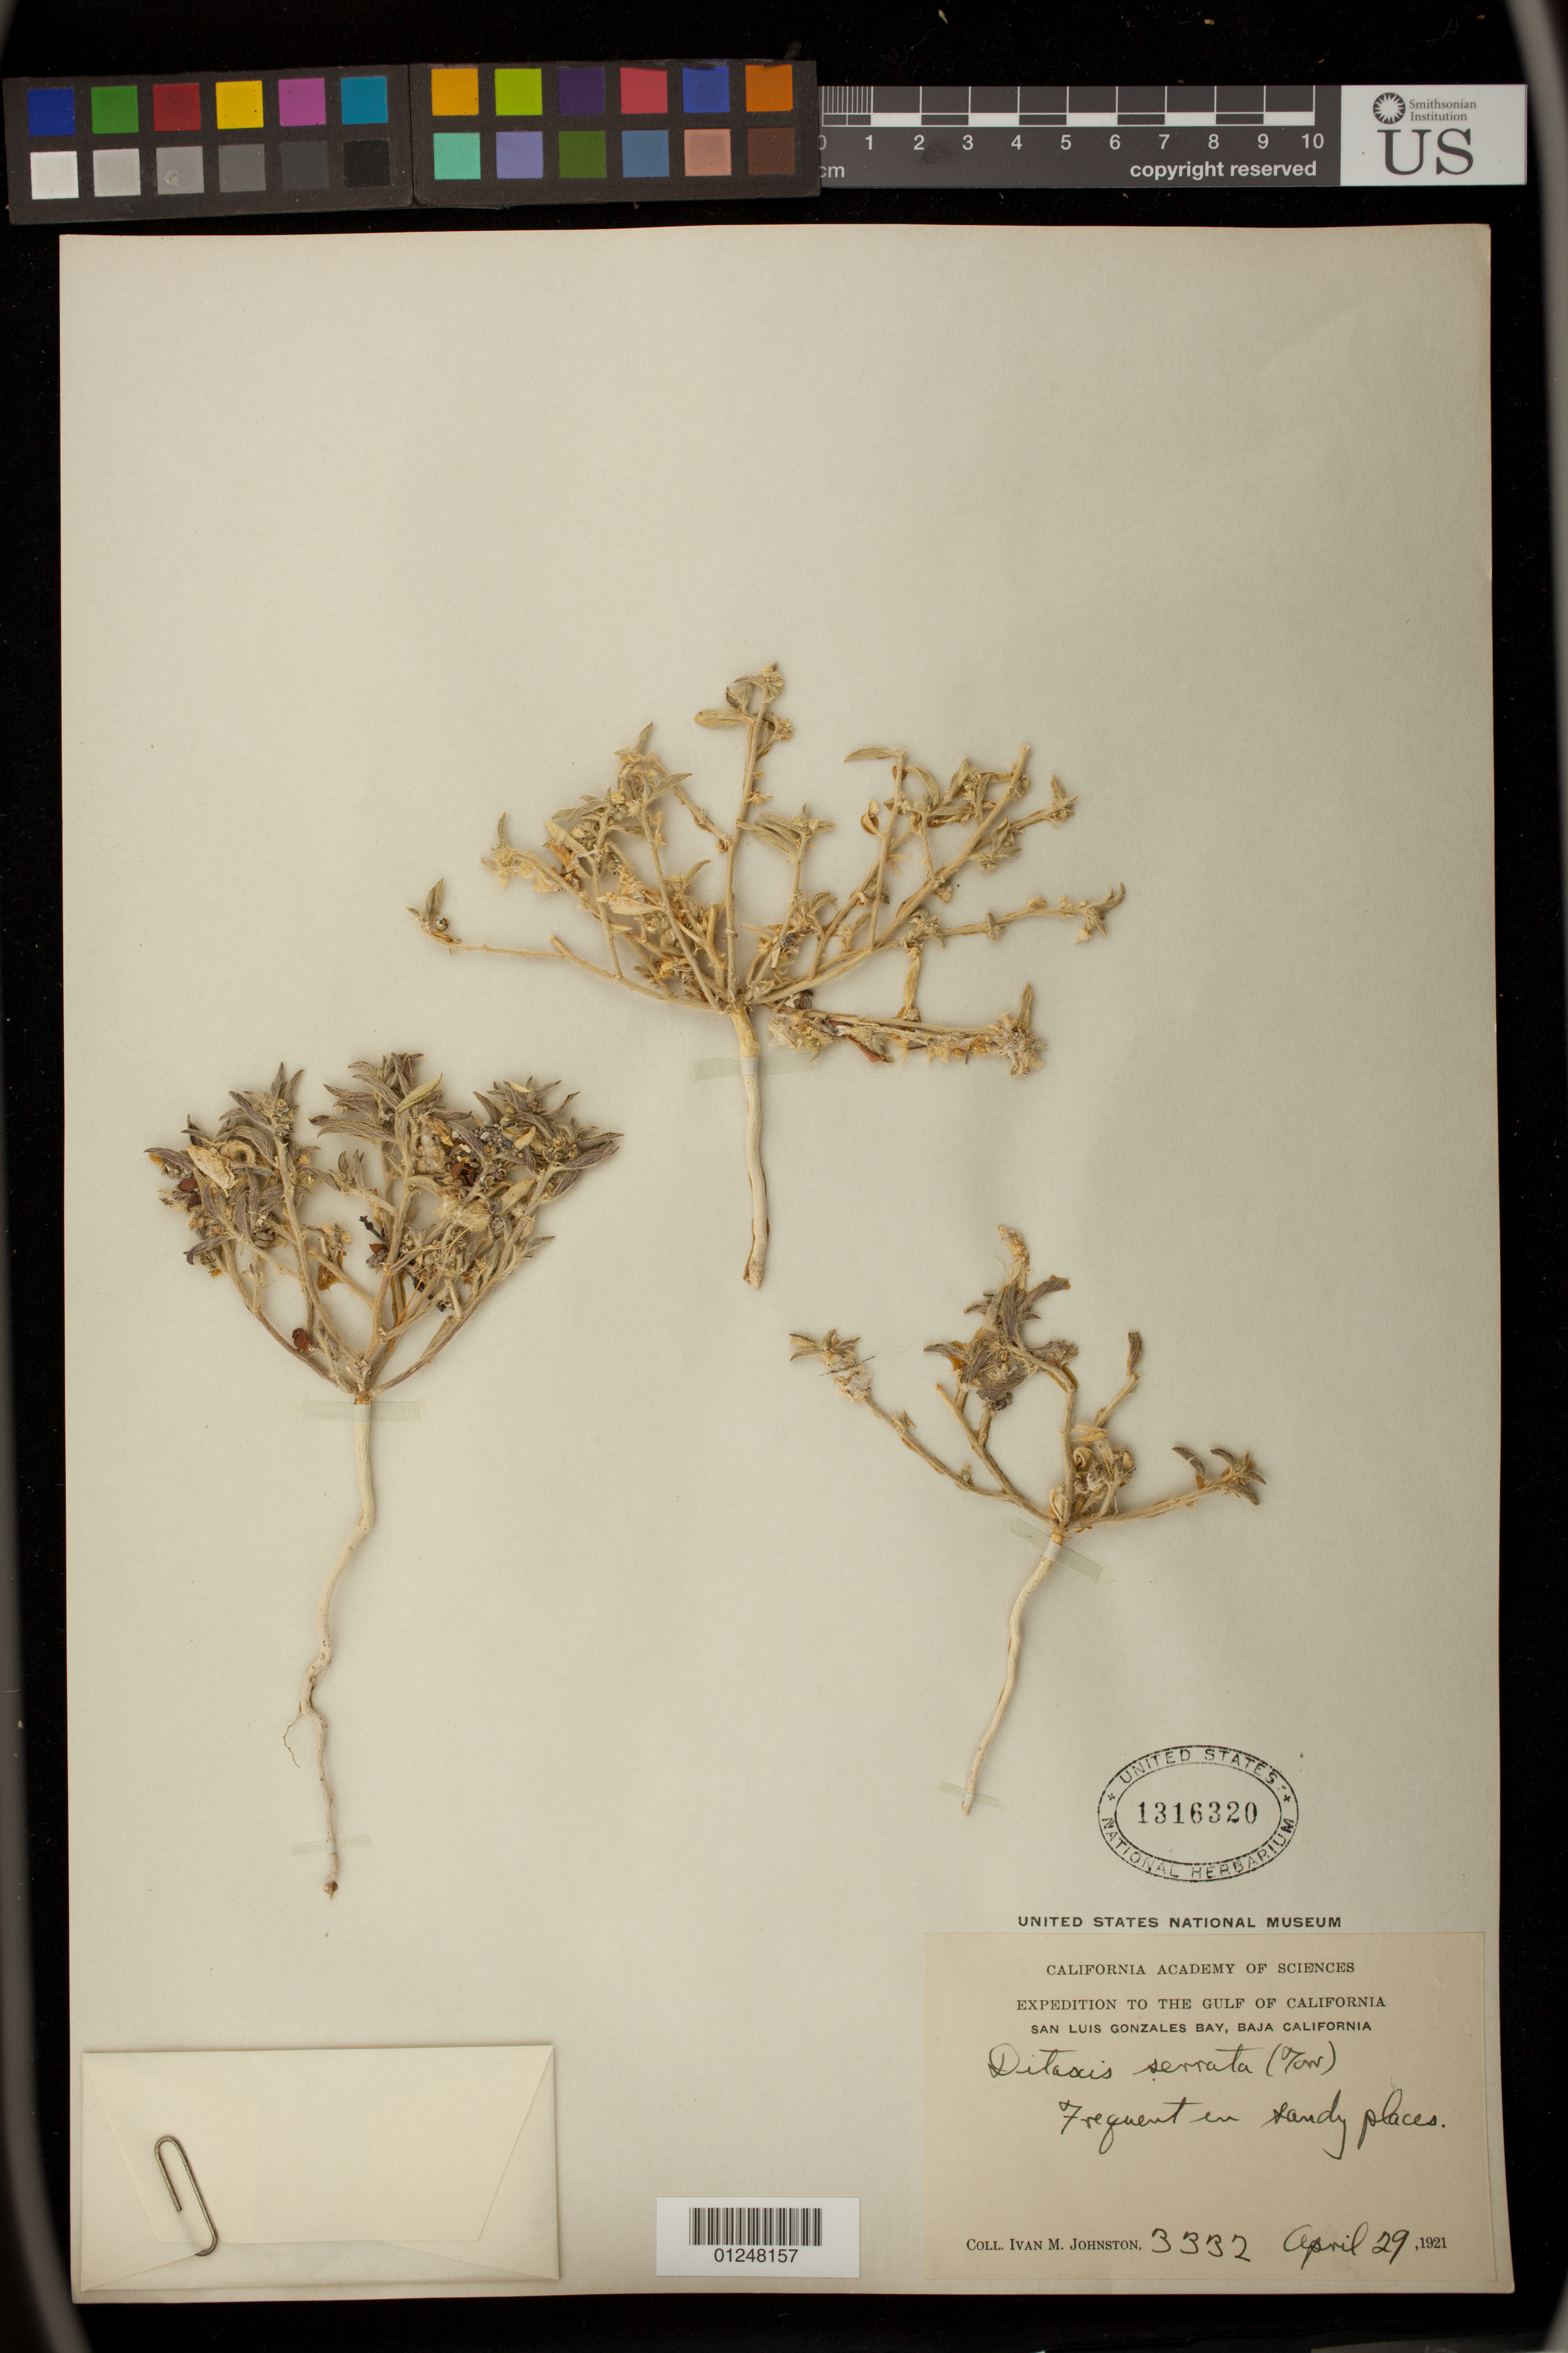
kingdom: Plantae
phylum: Tracheophyta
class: Magnoliopsida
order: Malpighiales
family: Euphorbiaceae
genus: Ditaxis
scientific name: Ditaxis serrata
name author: (Torr.) A. Heller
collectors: I.M. Johnston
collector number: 3332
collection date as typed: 29 Apr 1921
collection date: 1921-04-29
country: Mexico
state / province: Baja California Norte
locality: San Luis Gonzales Bay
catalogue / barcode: US 1316320